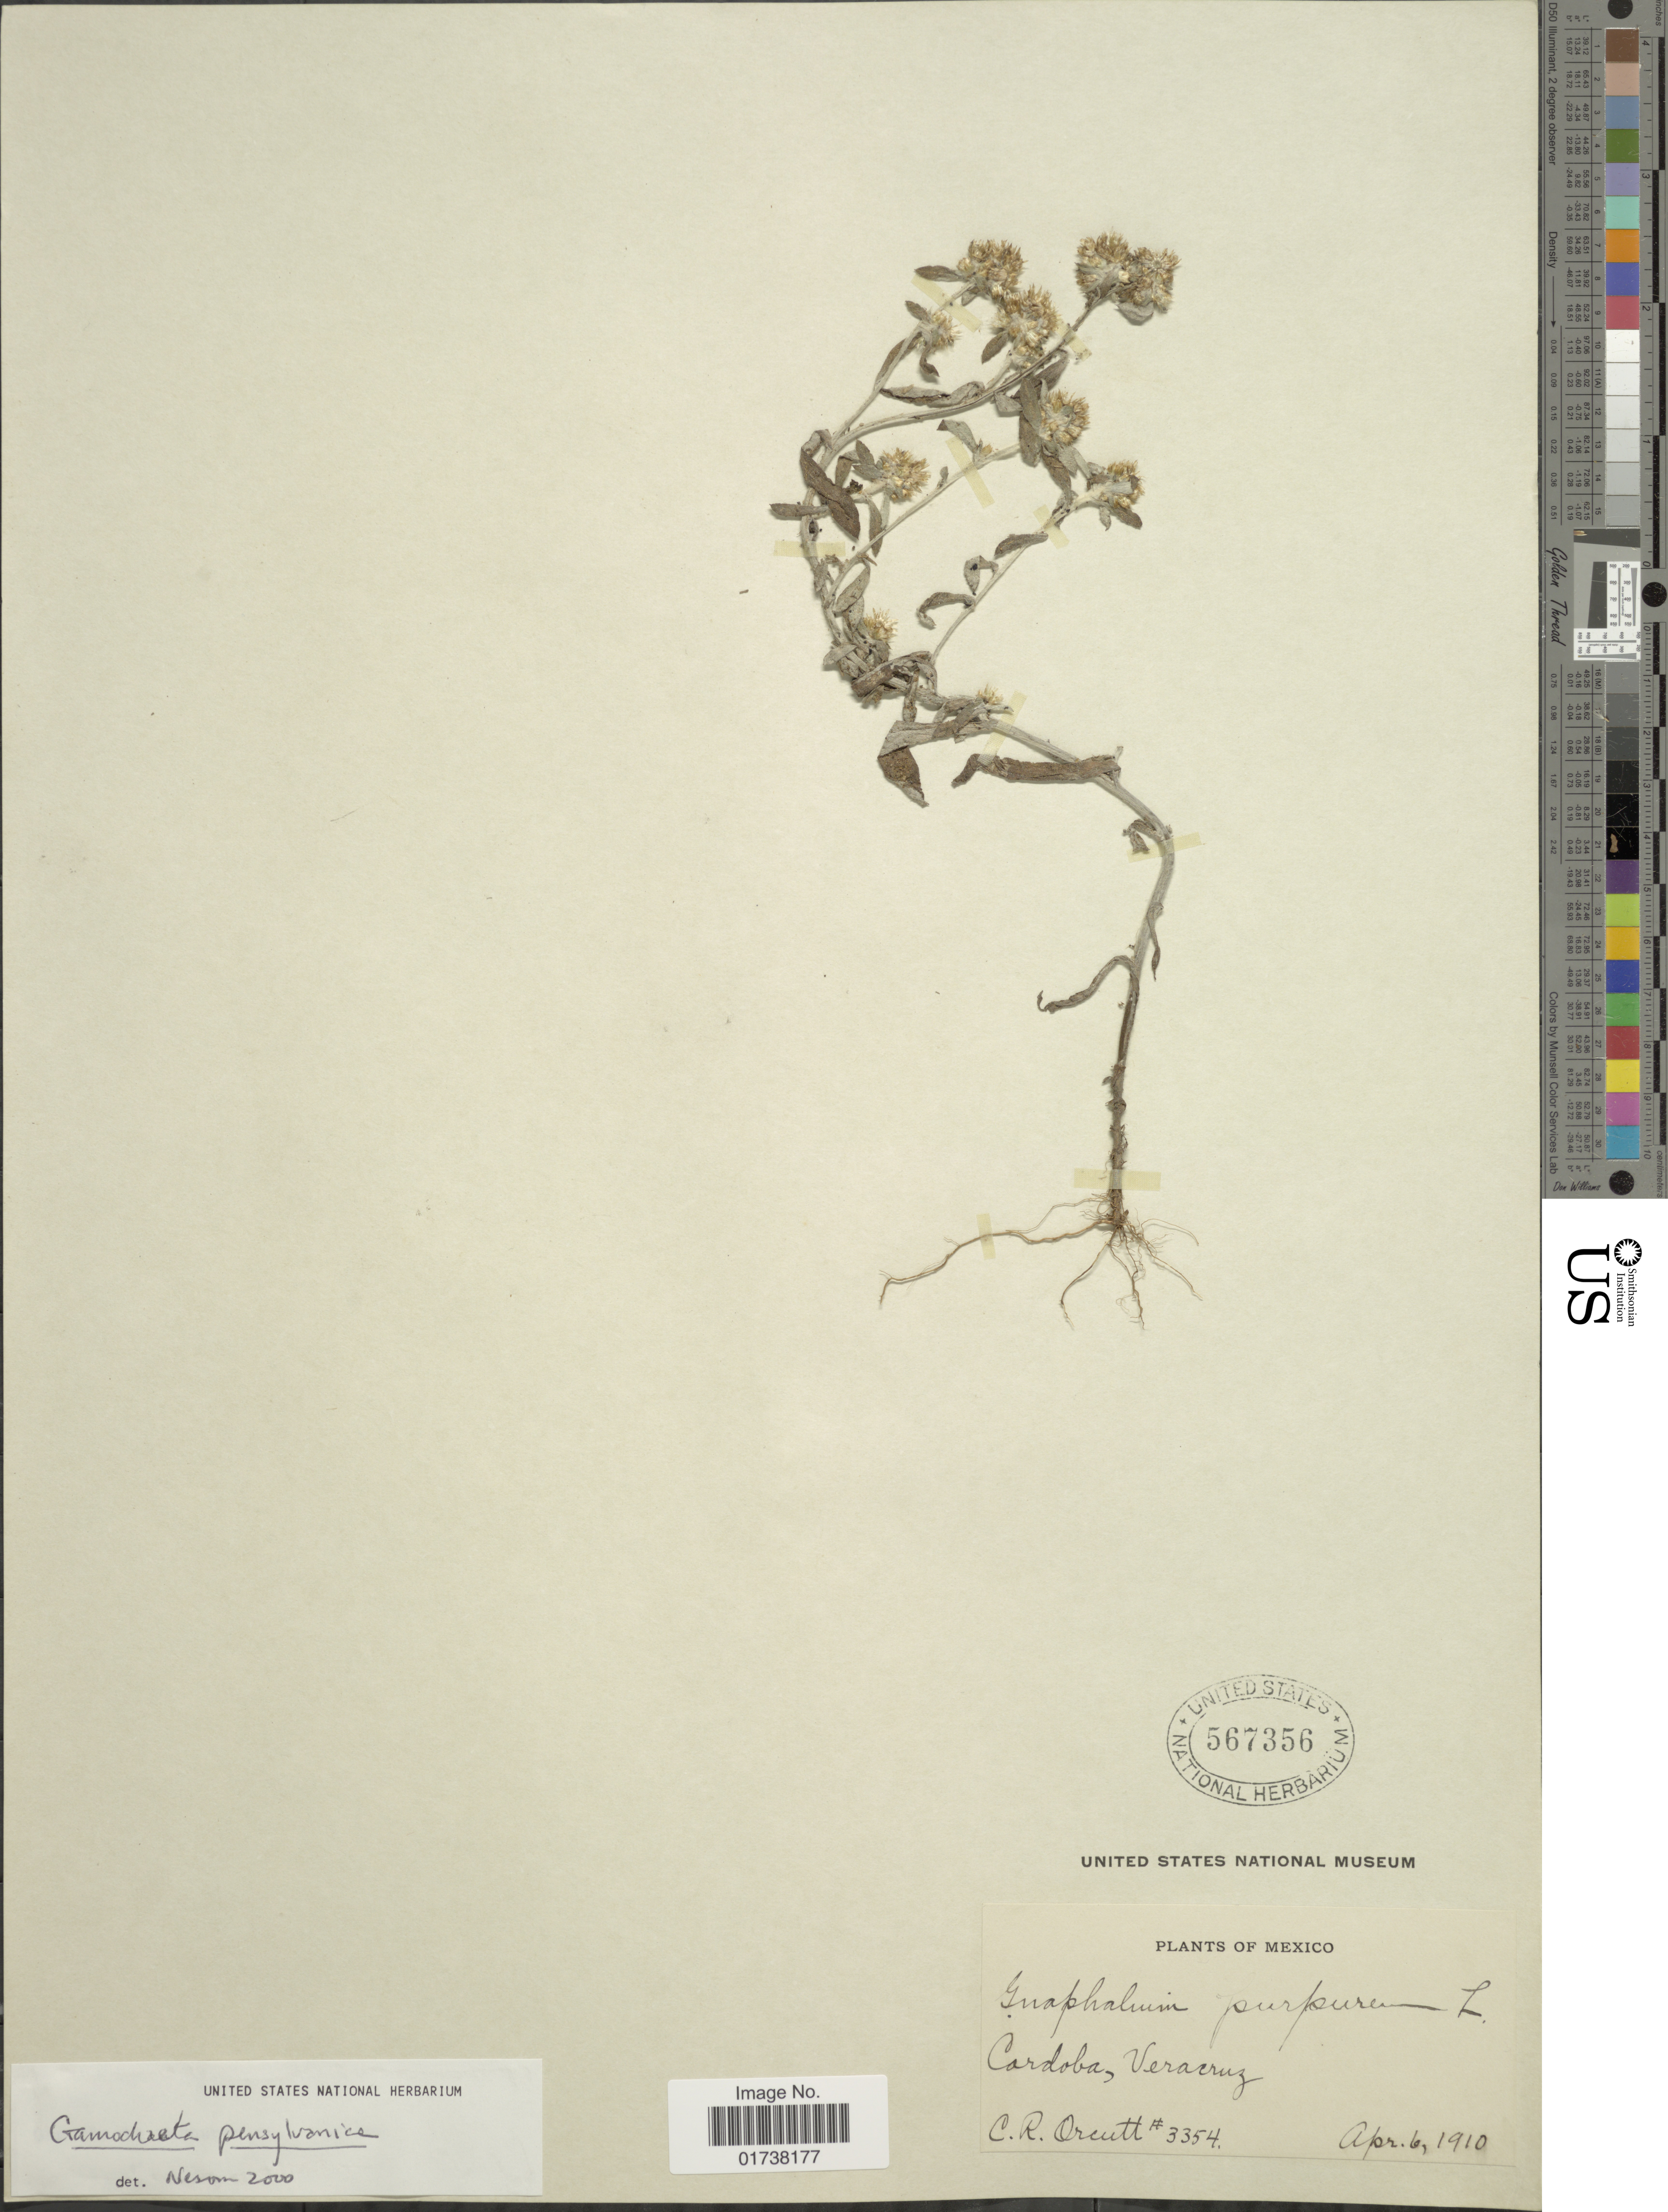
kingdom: Plantae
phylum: Tracheophyta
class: Magnoliopsida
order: Asterales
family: Asteraceae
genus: Gamochaeta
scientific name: Gamochaeta pensylvanica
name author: (Willd.) Cabrera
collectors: C. R. Orcutt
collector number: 3354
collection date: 1910-04-06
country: Mexico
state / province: Veracruz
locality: Cordoba, Vera Cruz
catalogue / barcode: US 567356